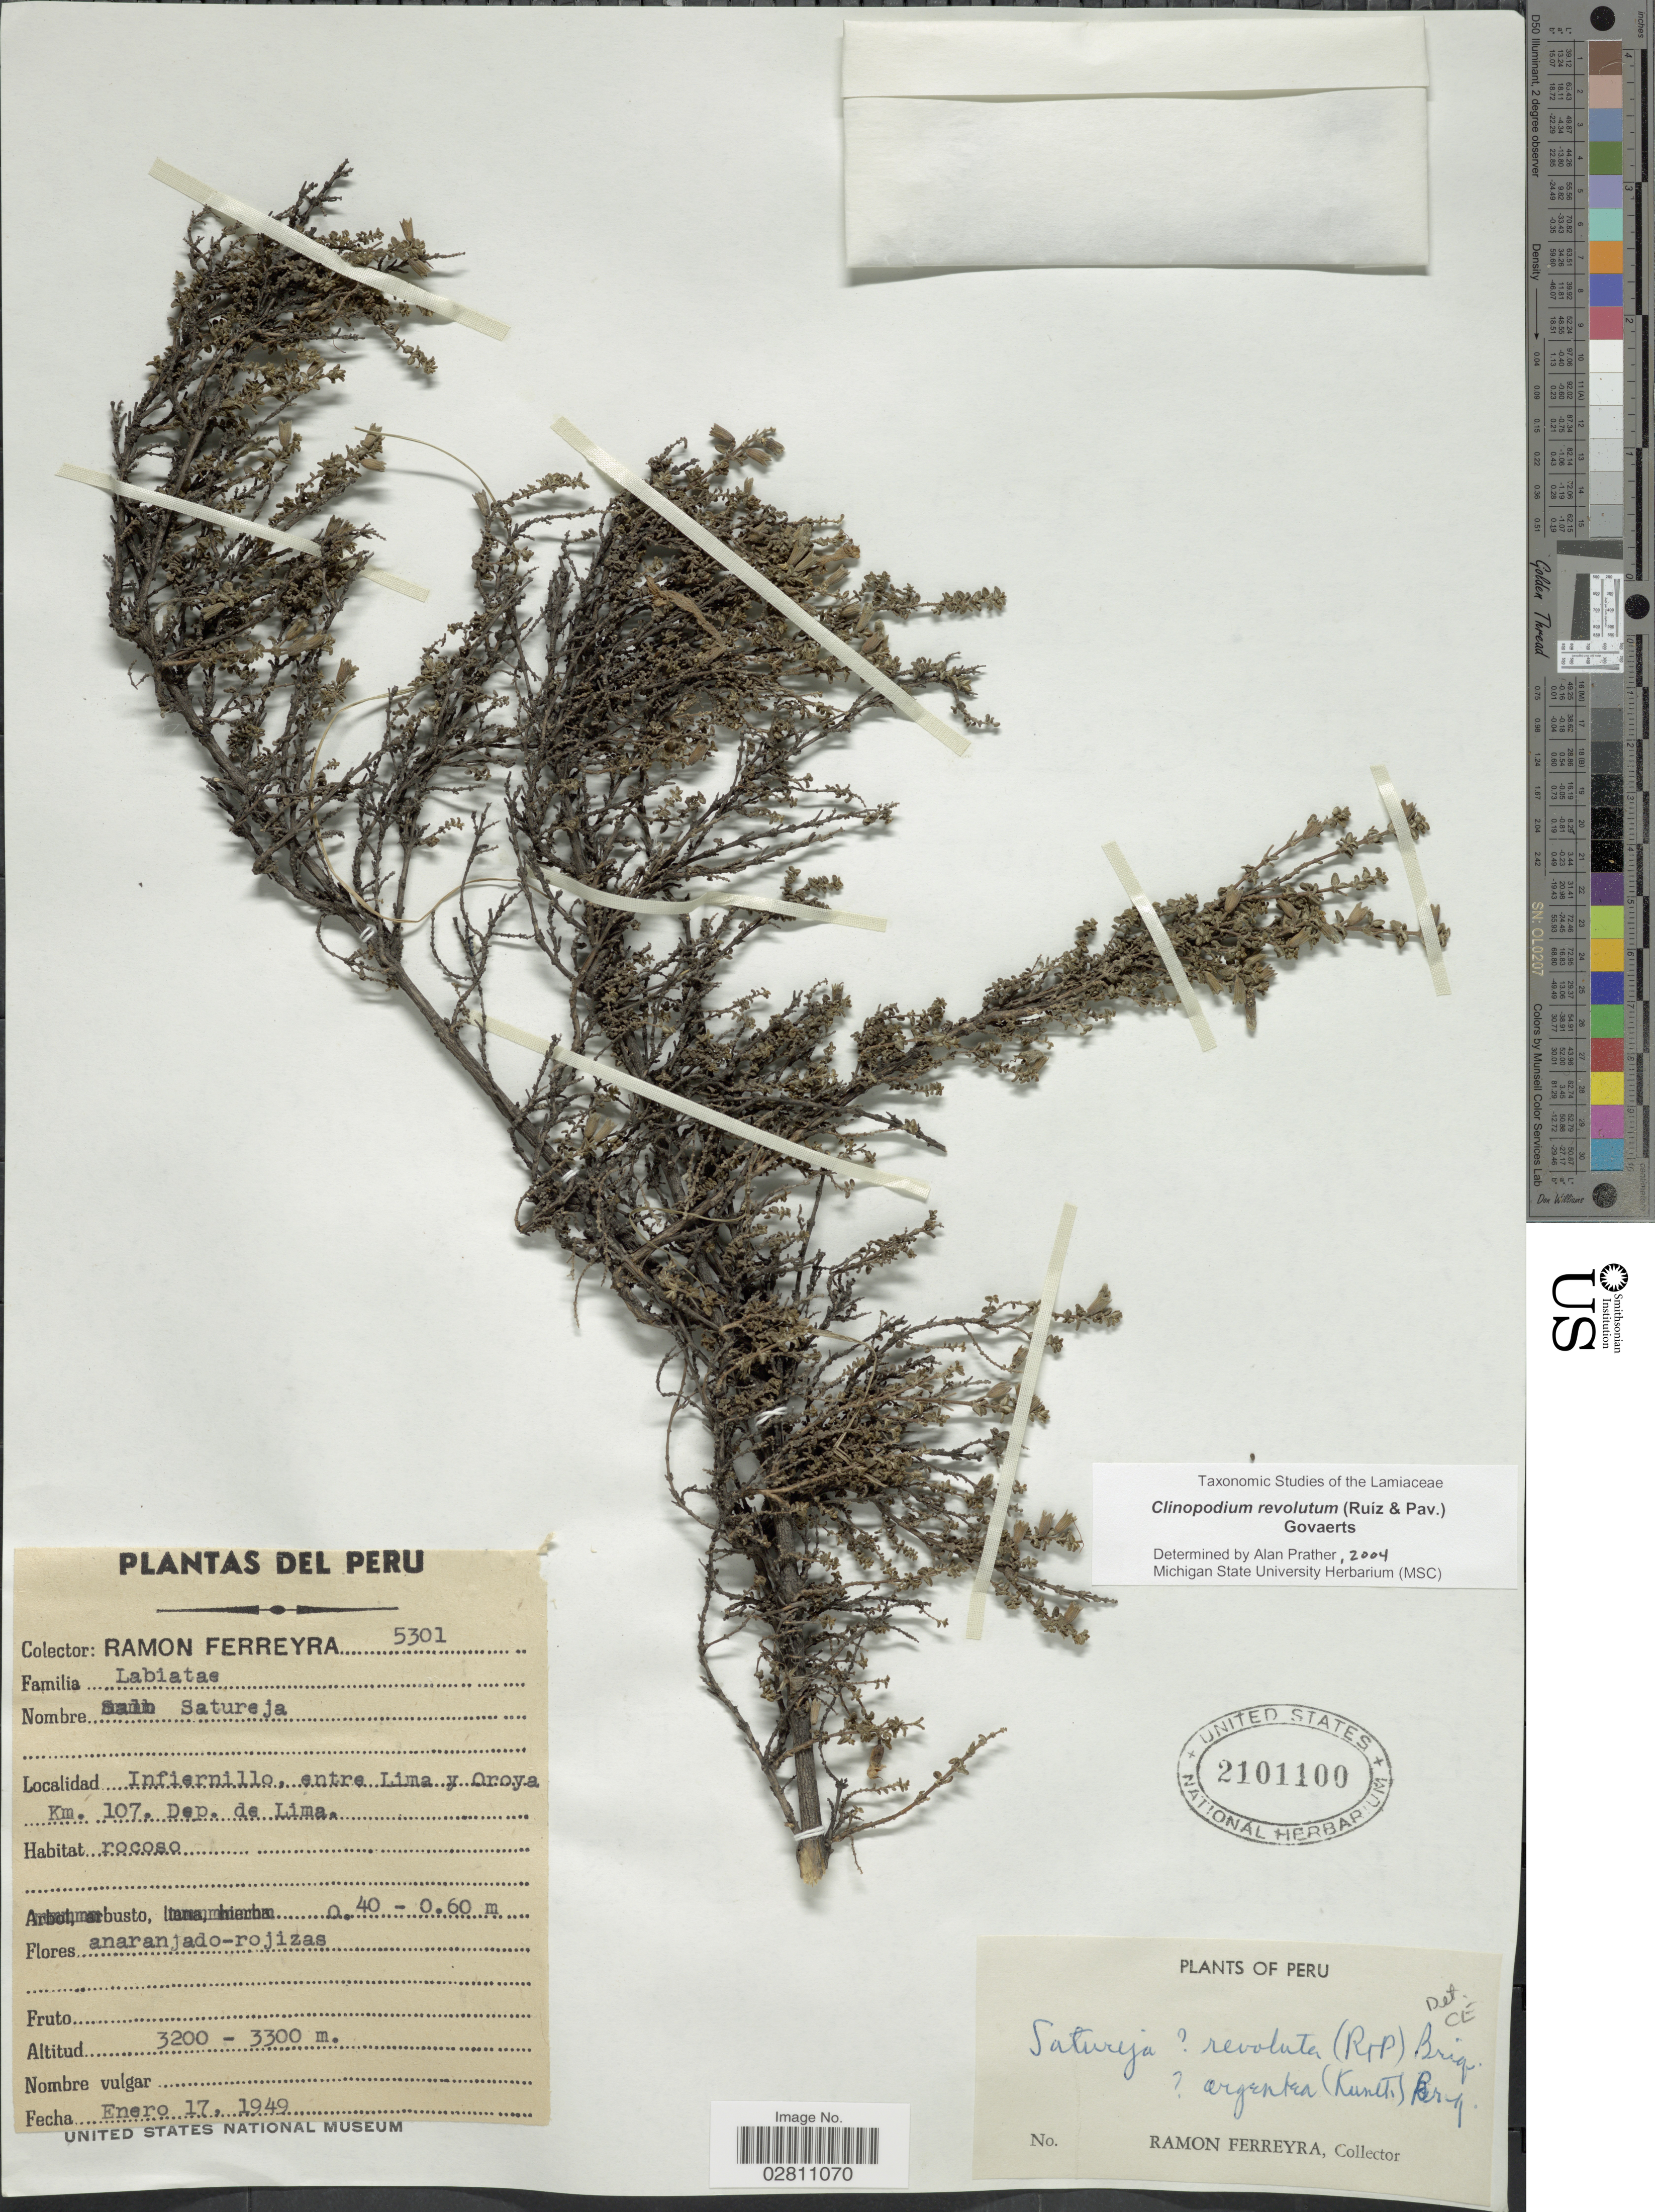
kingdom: Plantae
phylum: Tracheophyta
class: Magnoliopsida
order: Lamiales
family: Lamiaceae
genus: Clinopodium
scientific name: Clinopodium revolutum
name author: (Ruiz & Pav.) Govaerts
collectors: R. A. Ferreyra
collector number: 5301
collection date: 1949-01-17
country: Peru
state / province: Lima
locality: Infiernillo, entre Lima y Oroya Km. 107, Dep. de Lima.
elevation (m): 3200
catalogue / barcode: US 2101100